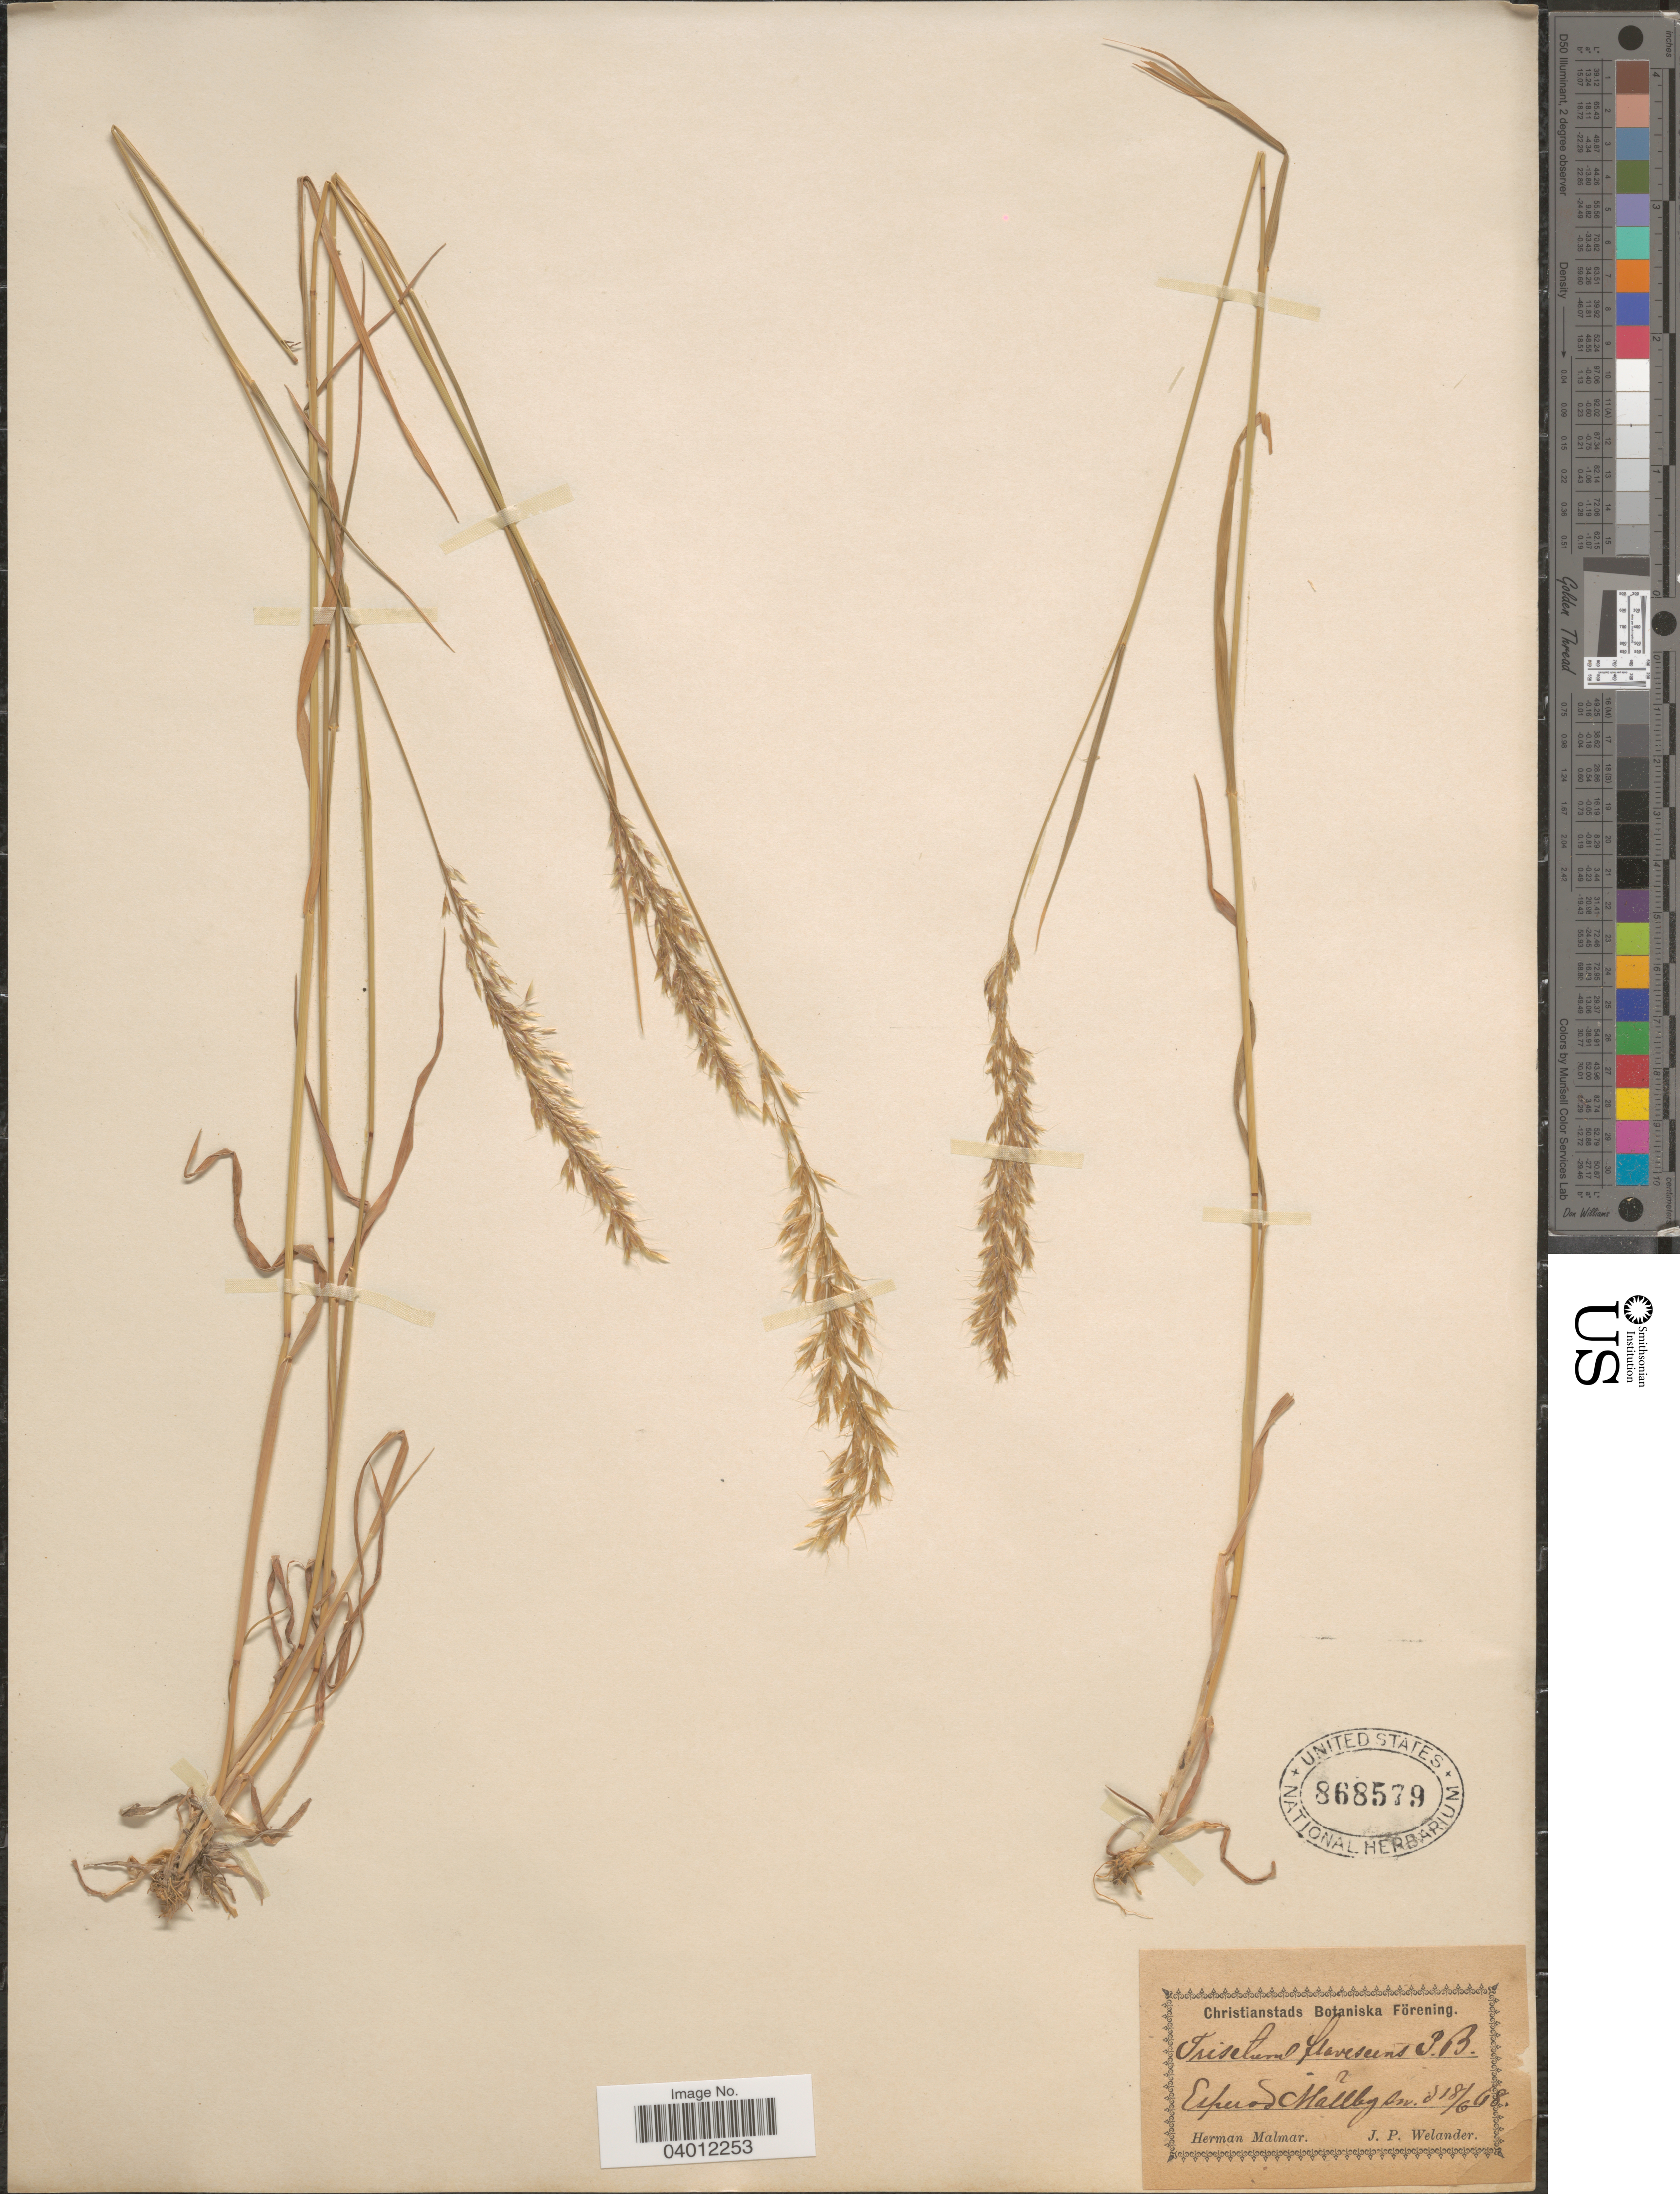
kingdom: Plantae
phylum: Tracheophyta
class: Liliopsida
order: Poales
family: Poaceae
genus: Trisetum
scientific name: Trisetum flavescens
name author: (L.) P. Beauv.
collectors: J. Welander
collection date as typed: Transcribed d/m/y: 18/6/68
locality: Esperod Malleby sn. [interpreted]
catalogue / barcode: US 868579